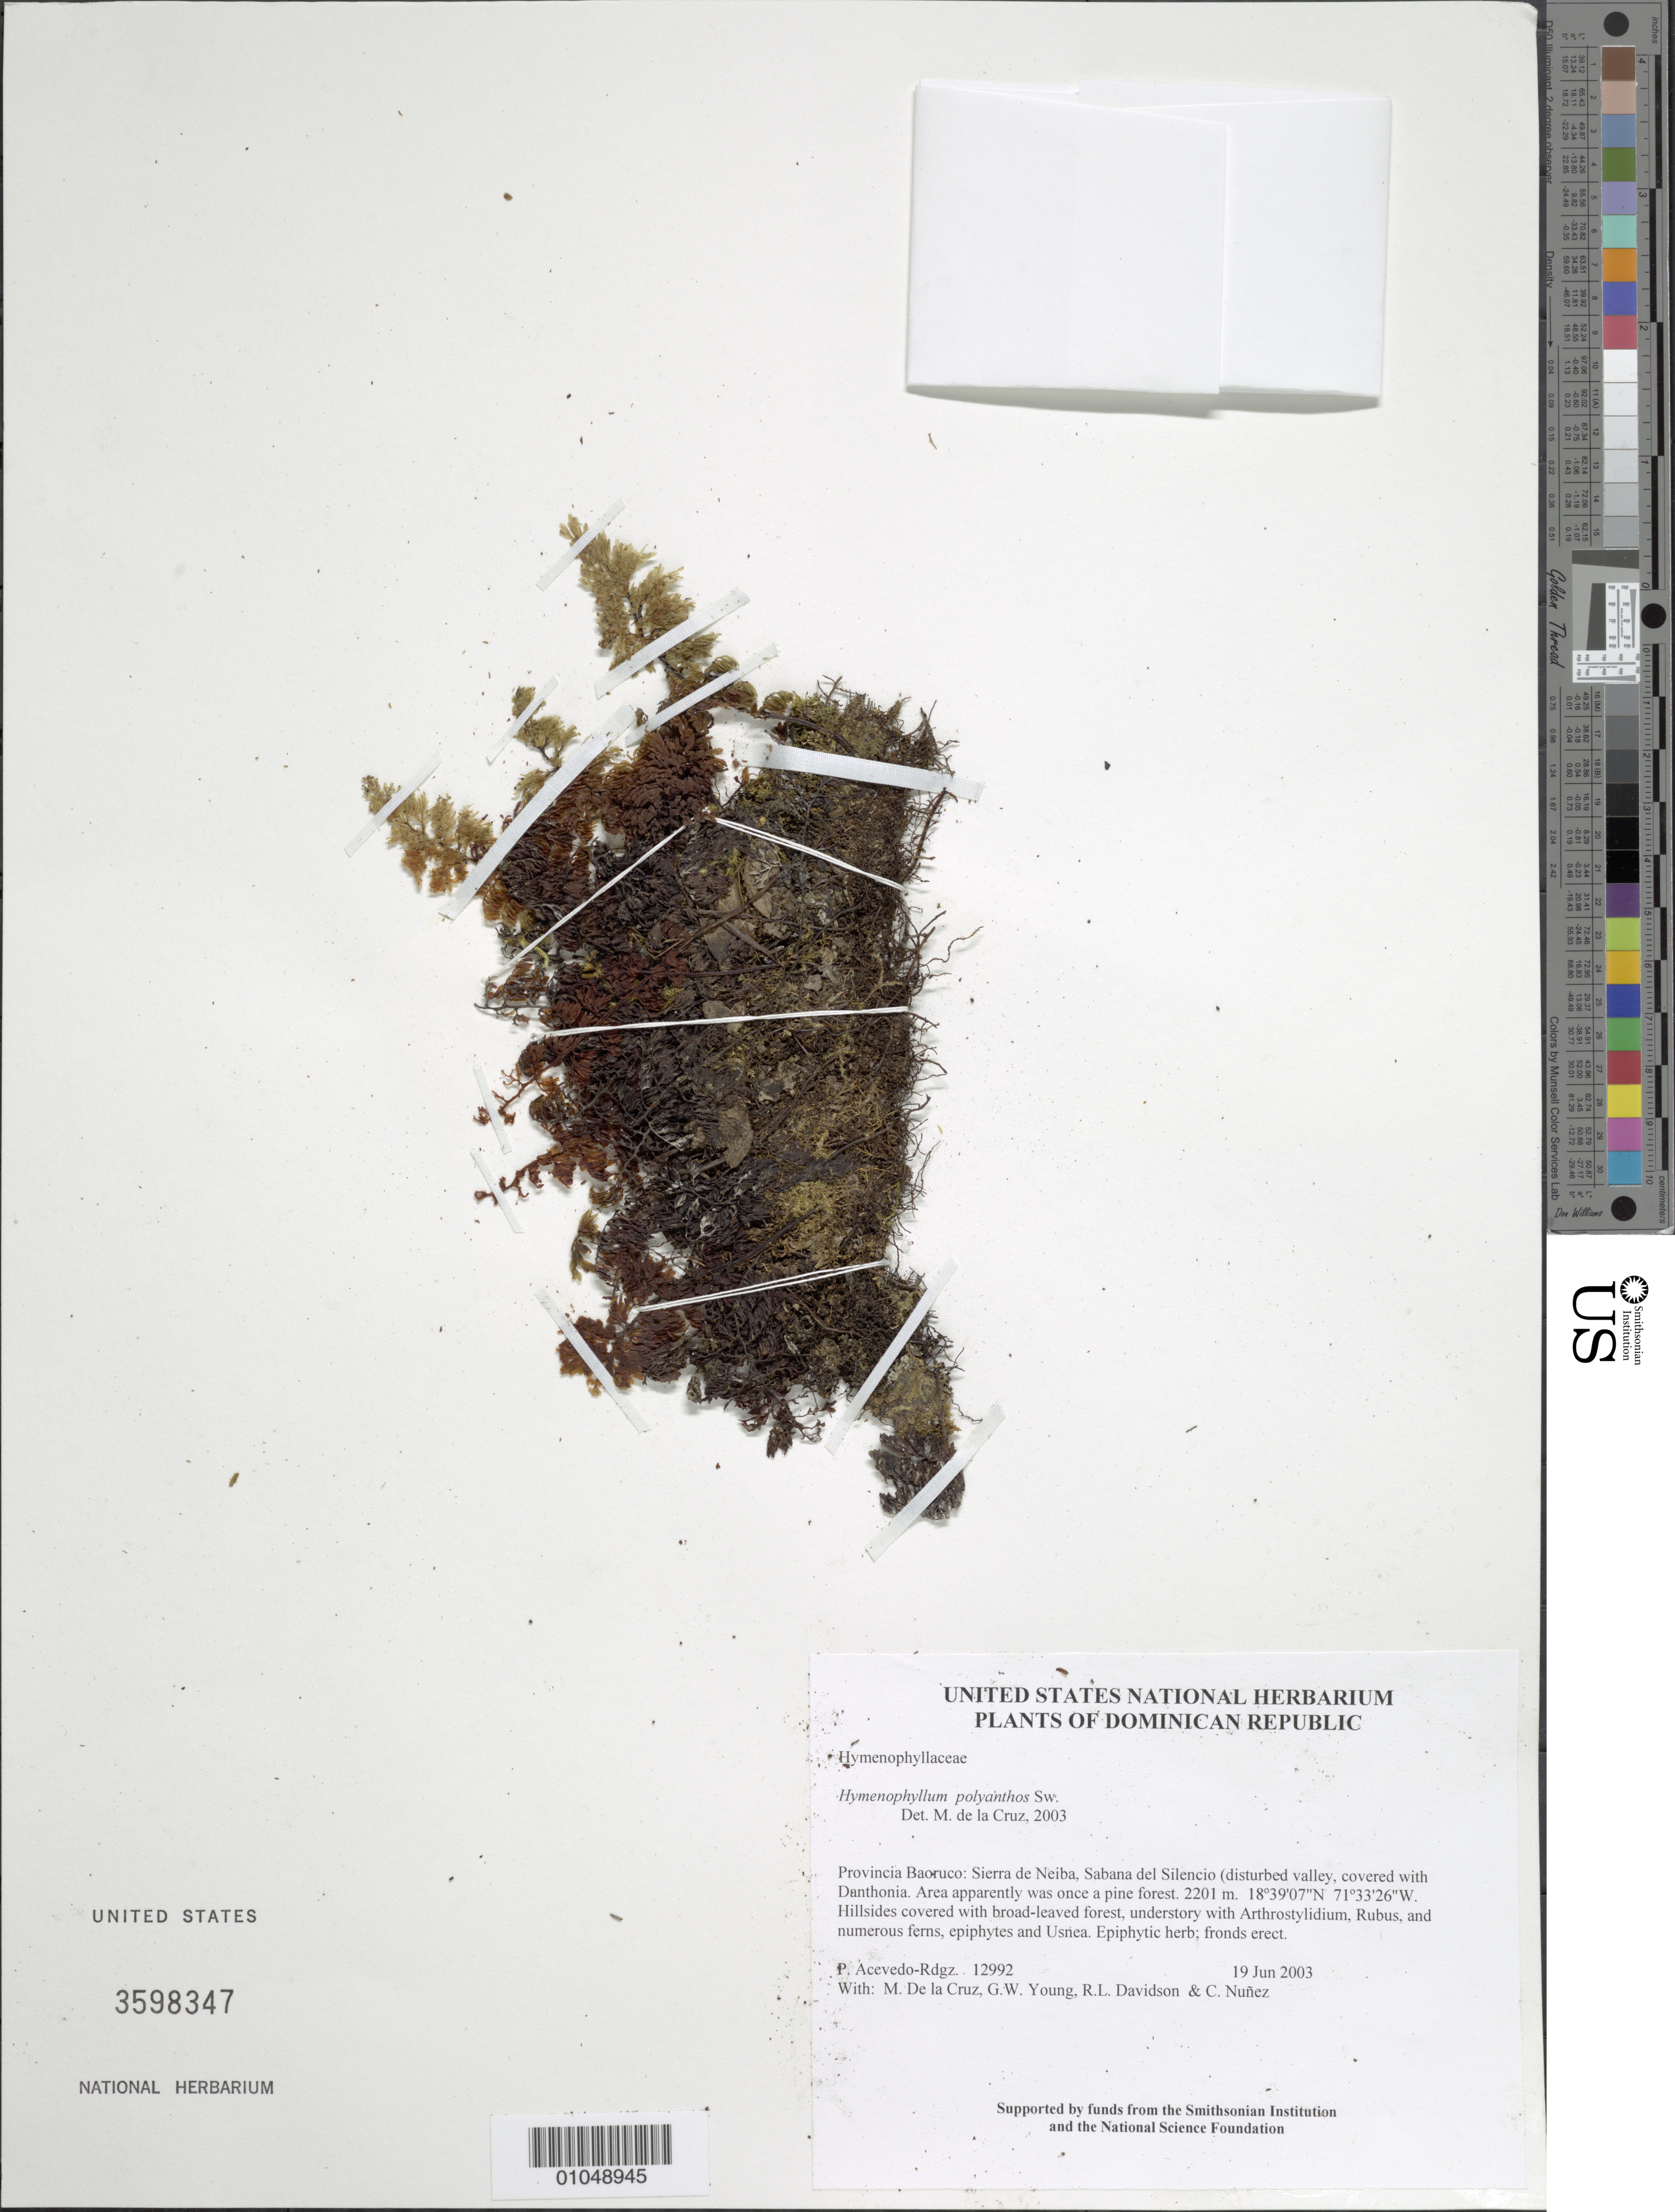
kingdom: Plantae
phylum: Tracheophyta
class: Polypodiopsida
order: Hymenophyllales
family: Hymenophyllaceae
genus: Hymenophyllum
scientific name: Hymenophyllum polyanthos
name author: (Sw.) Sw.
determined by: de la Cruz, M.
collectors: P. Acevedo-Rodr., M. de la Cruz, J. Rawlins, G. Young, R. Davidson & C. Nunez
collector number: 12992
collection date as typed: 19 Jun 2003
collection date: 2003-06-19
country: Dominican Republic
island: Hispaniola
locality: Provincia Baoruco: Sierra de Neiba, Sabana del Silencio (disturbed valley, covered with Danthonia. Area apparently was once a pine forest.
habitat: Hillsides covered with broad-leaved forest, understory with Arthrostylidium, Rubus, and numerous ferns, epiphytes and Usnea.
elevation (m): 2201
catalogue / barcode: US 3598347